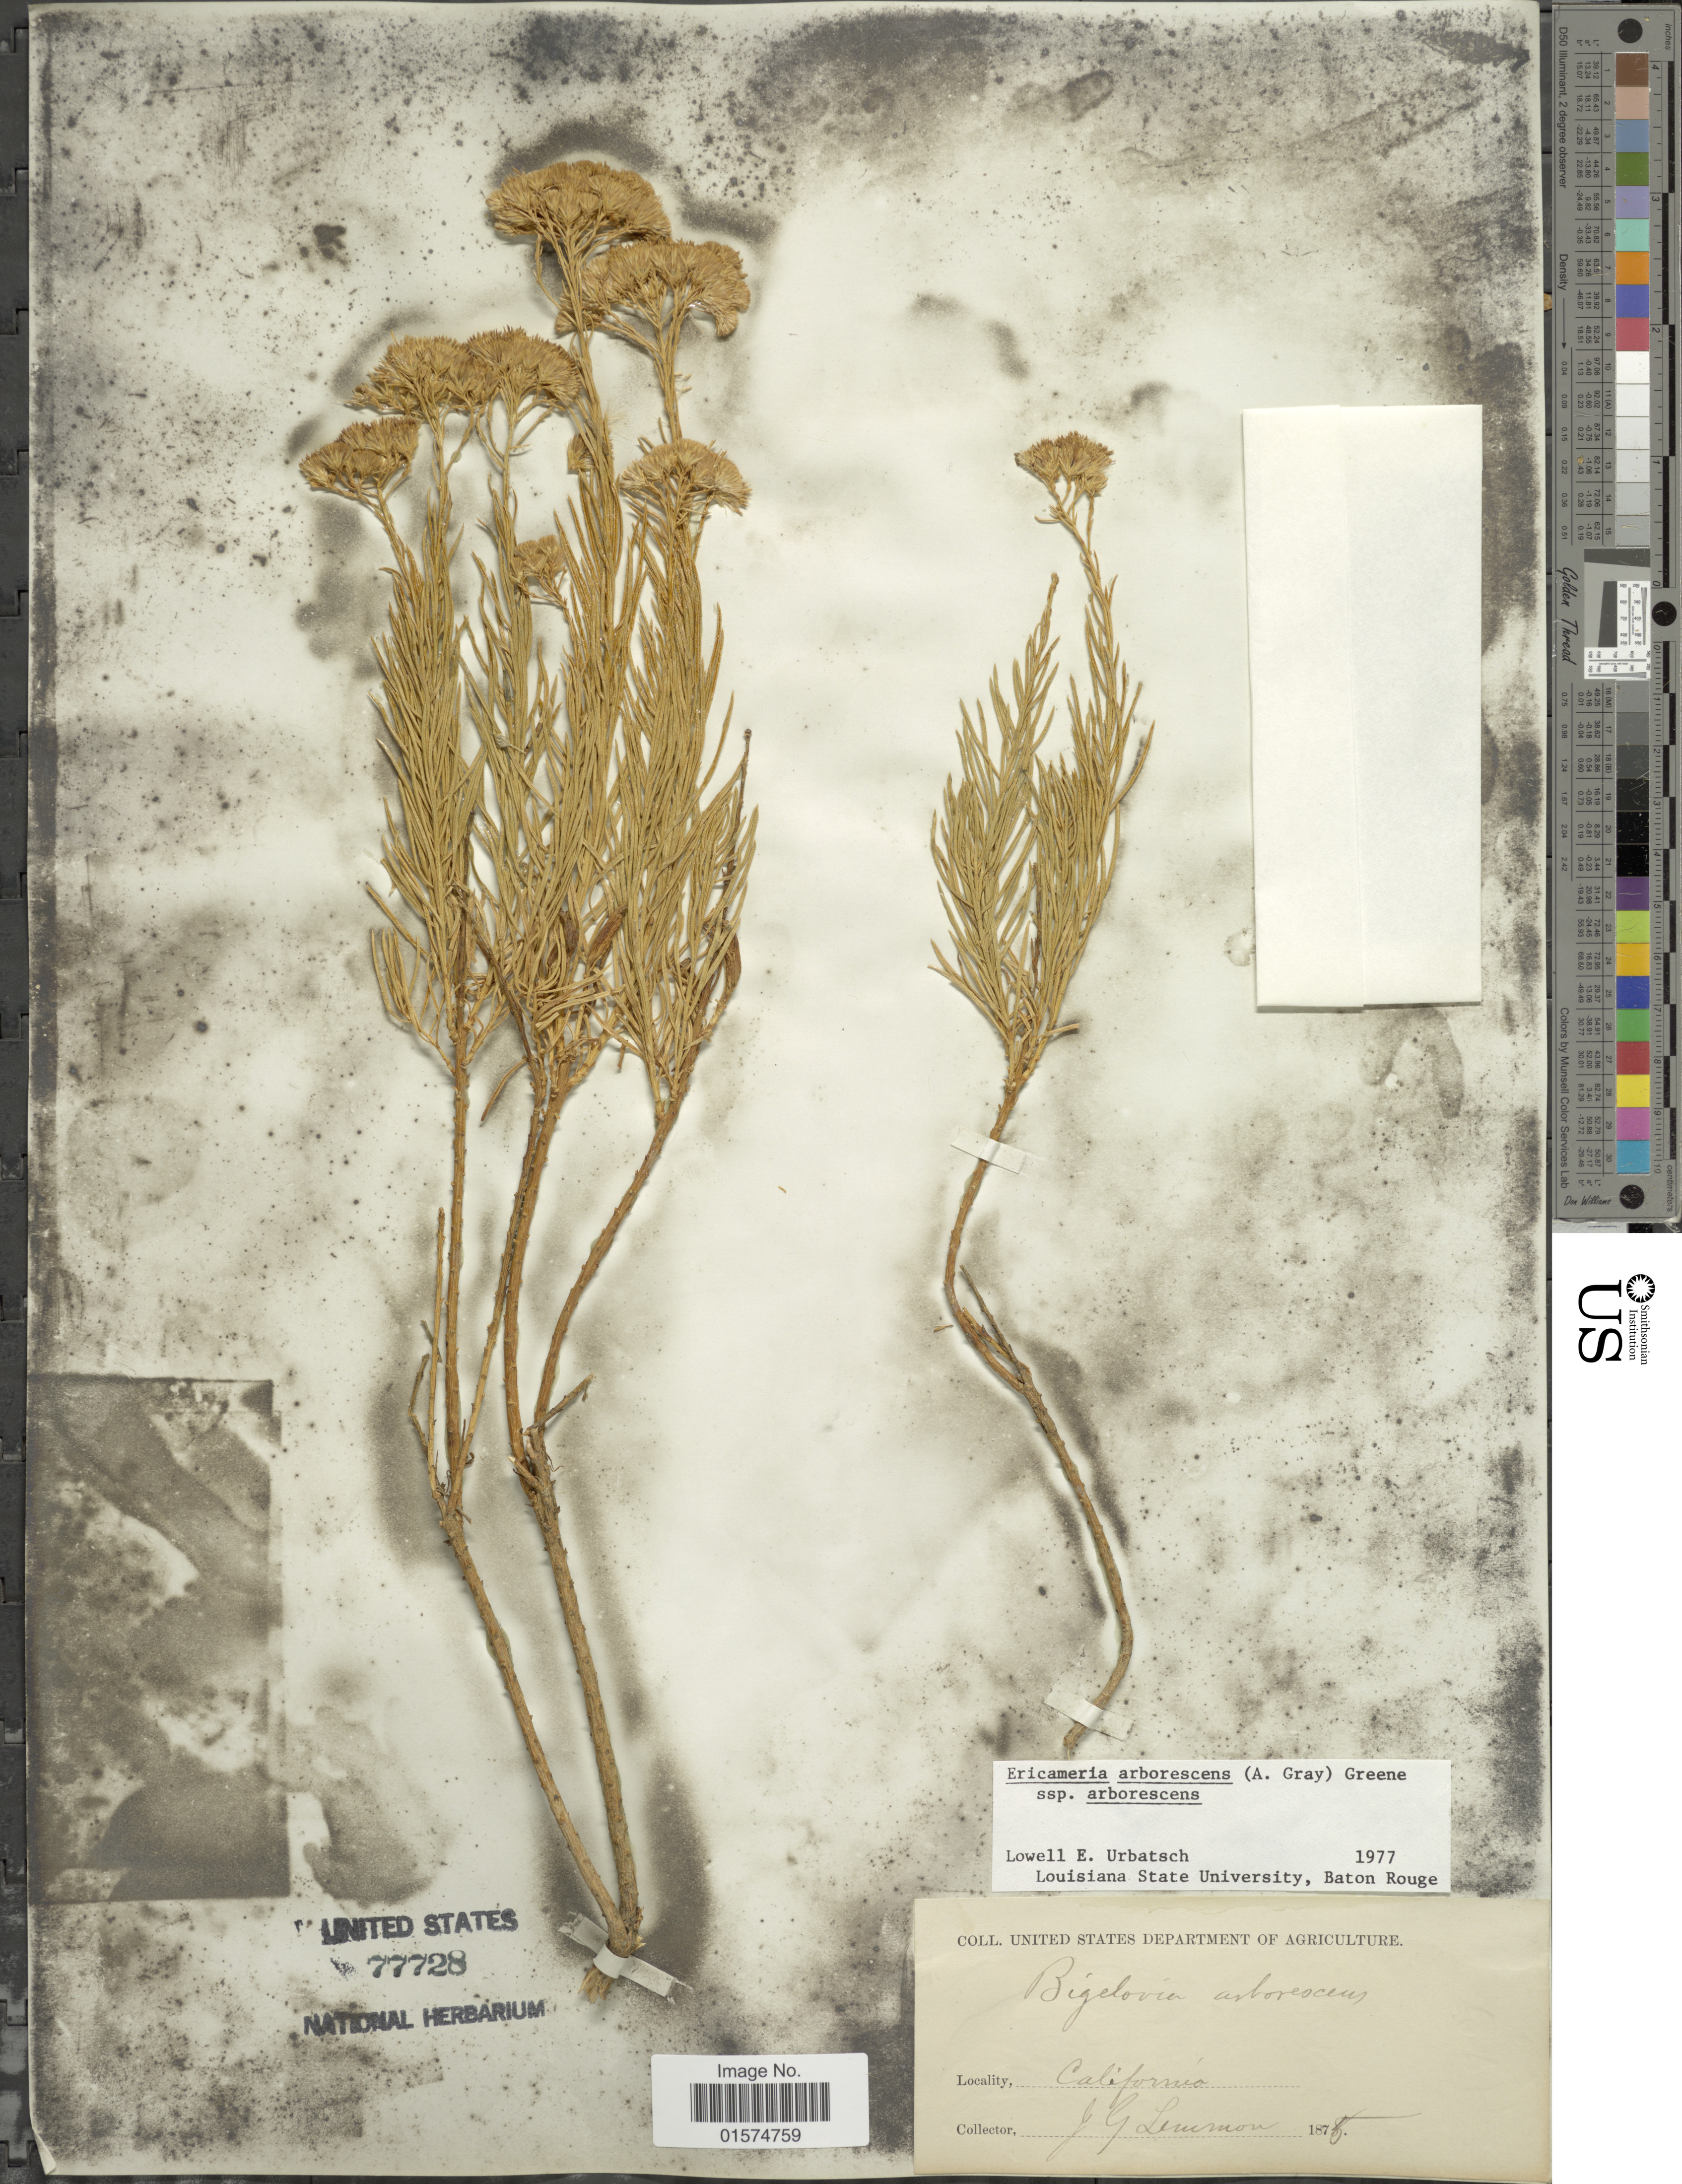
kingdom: Plantae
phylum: Tracheophyta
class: Magnoliopsida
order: Asterales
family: Asteraceae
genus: Ericameria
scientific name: Ericameria arborescens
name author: (A. Gray) Greene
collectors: J. Lemmon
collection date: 1875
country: United States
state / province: California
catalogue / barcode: US 77728